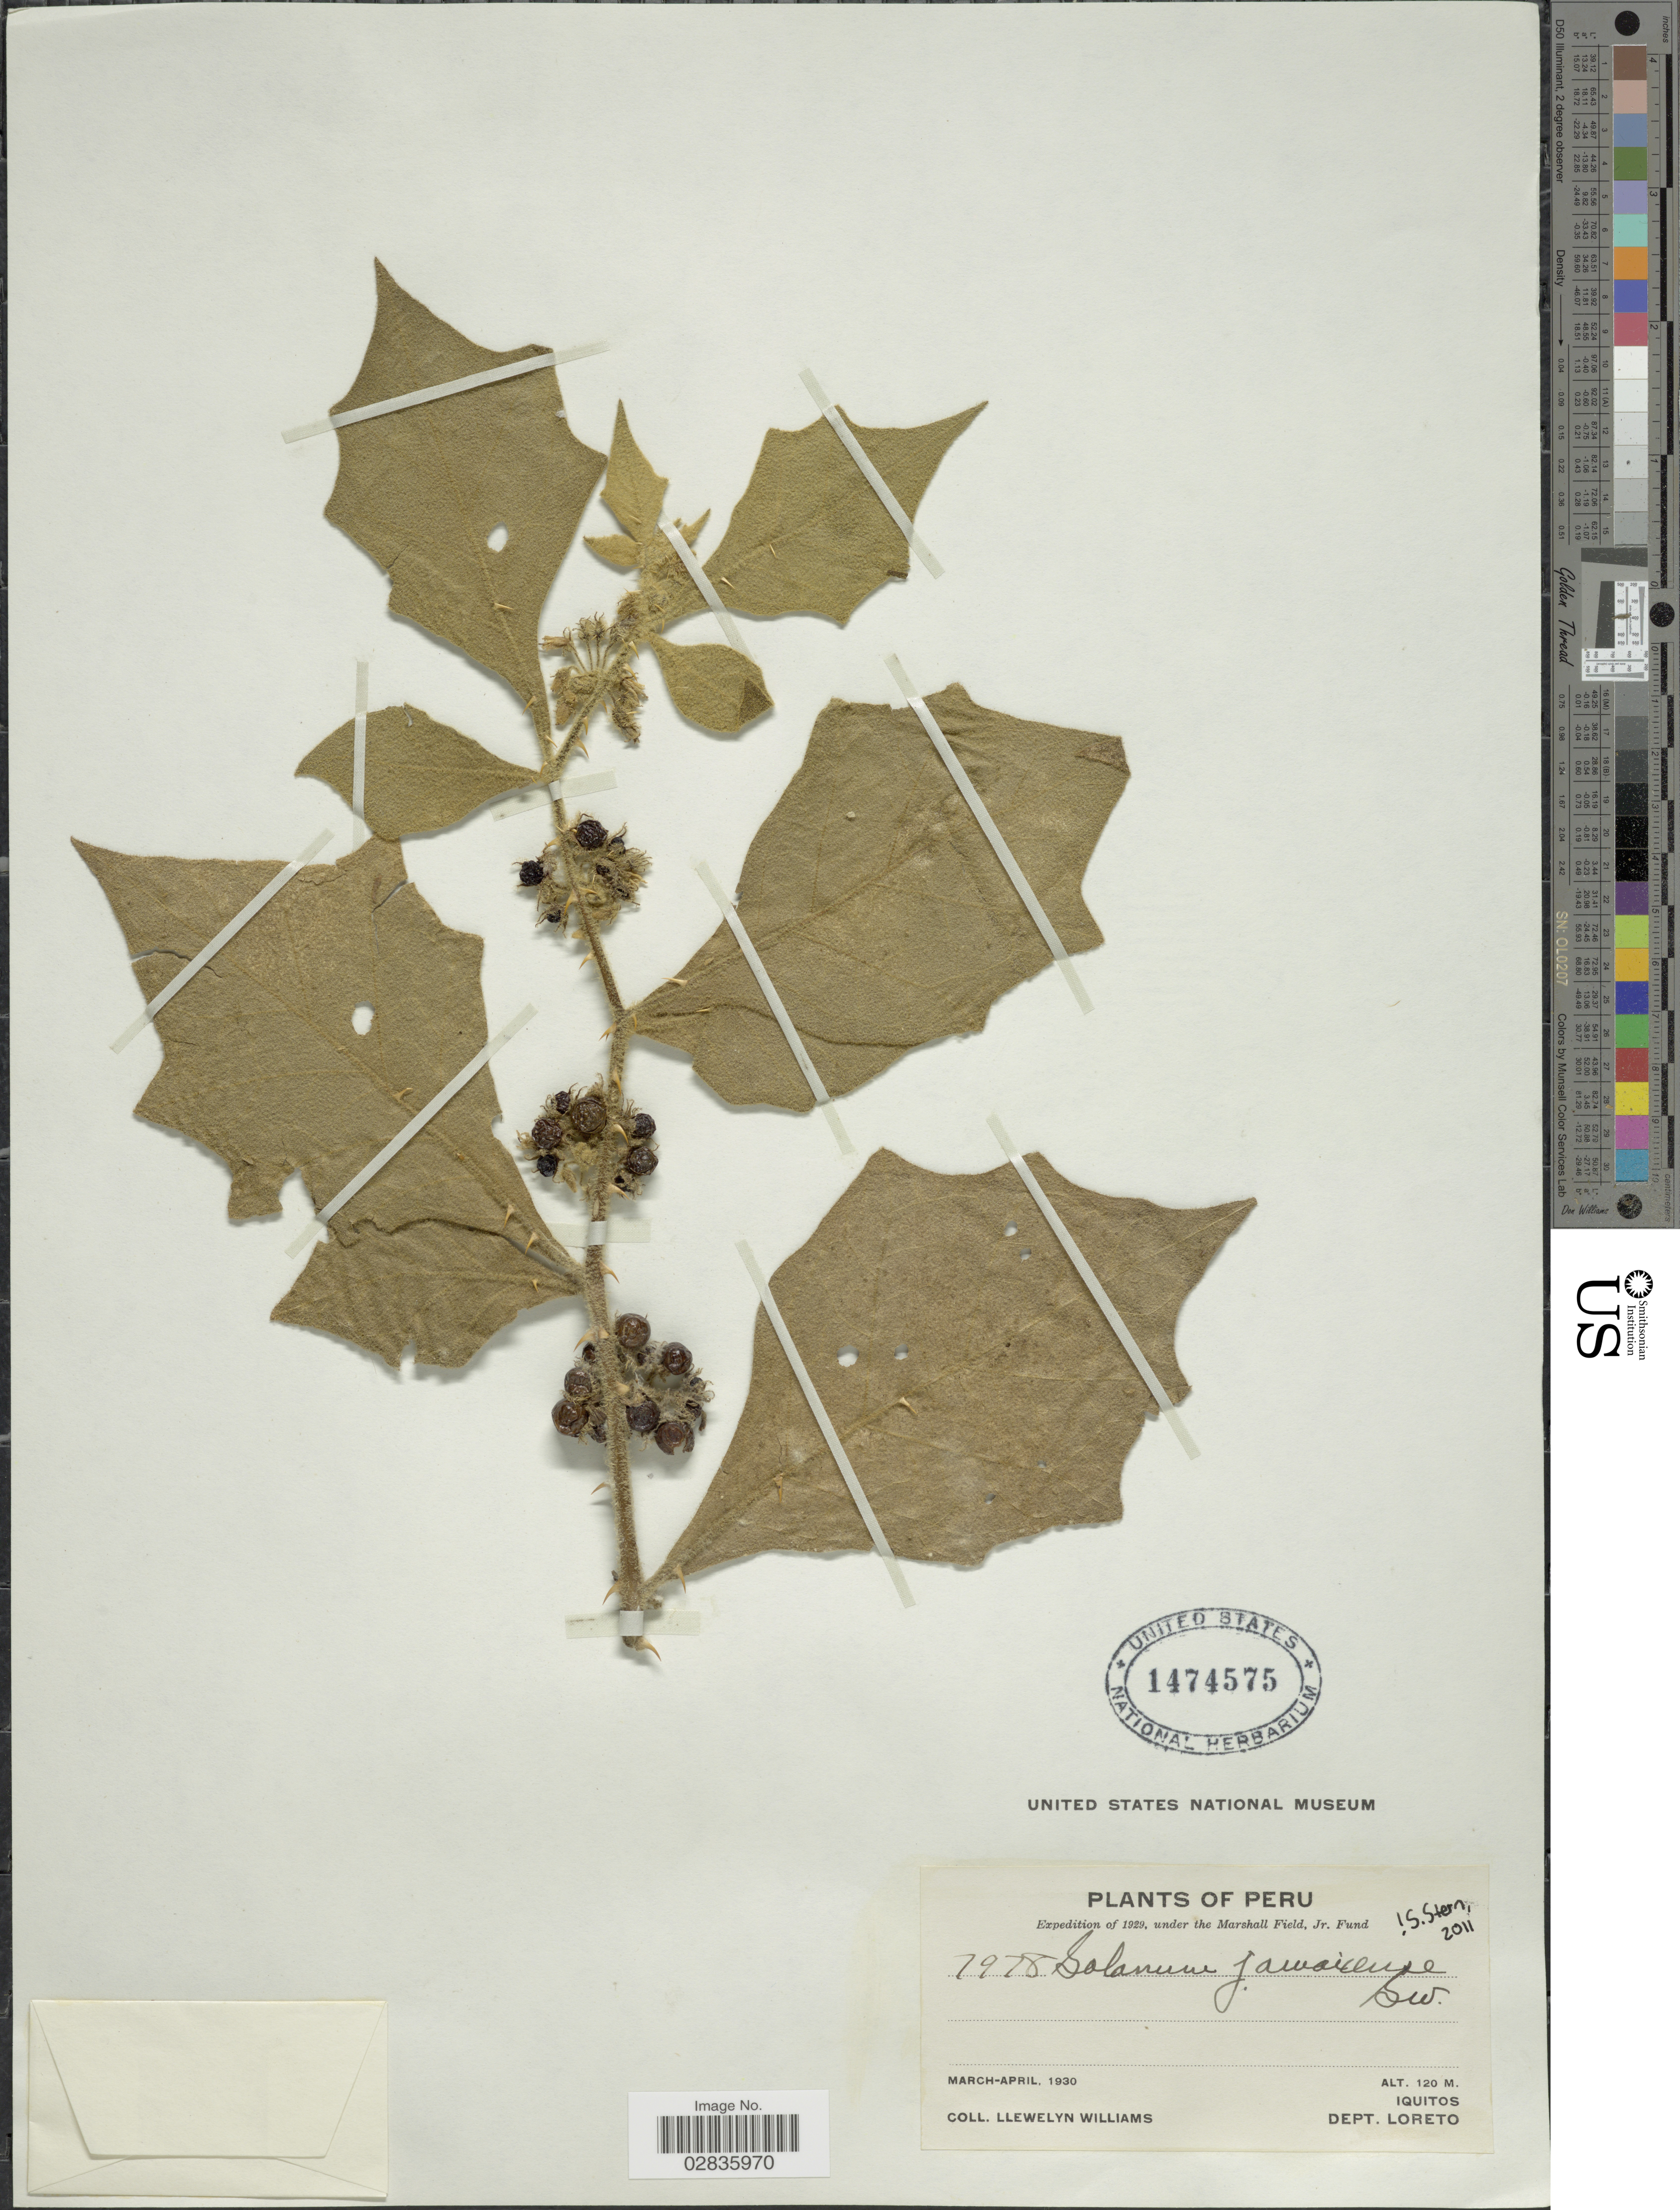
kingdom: Plantae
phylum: Tracheophyta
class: Magnoliopsida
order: Solanales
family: Solanaceae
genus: Solanum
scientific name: Solanum jamaicense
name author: Mill.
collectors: Ll. Williams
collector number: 7978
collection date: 1930-03/1930-04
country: Peru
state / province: Loreto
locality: Iquitos. Dept. Loreto.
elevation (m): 120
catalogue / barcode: US 1474575